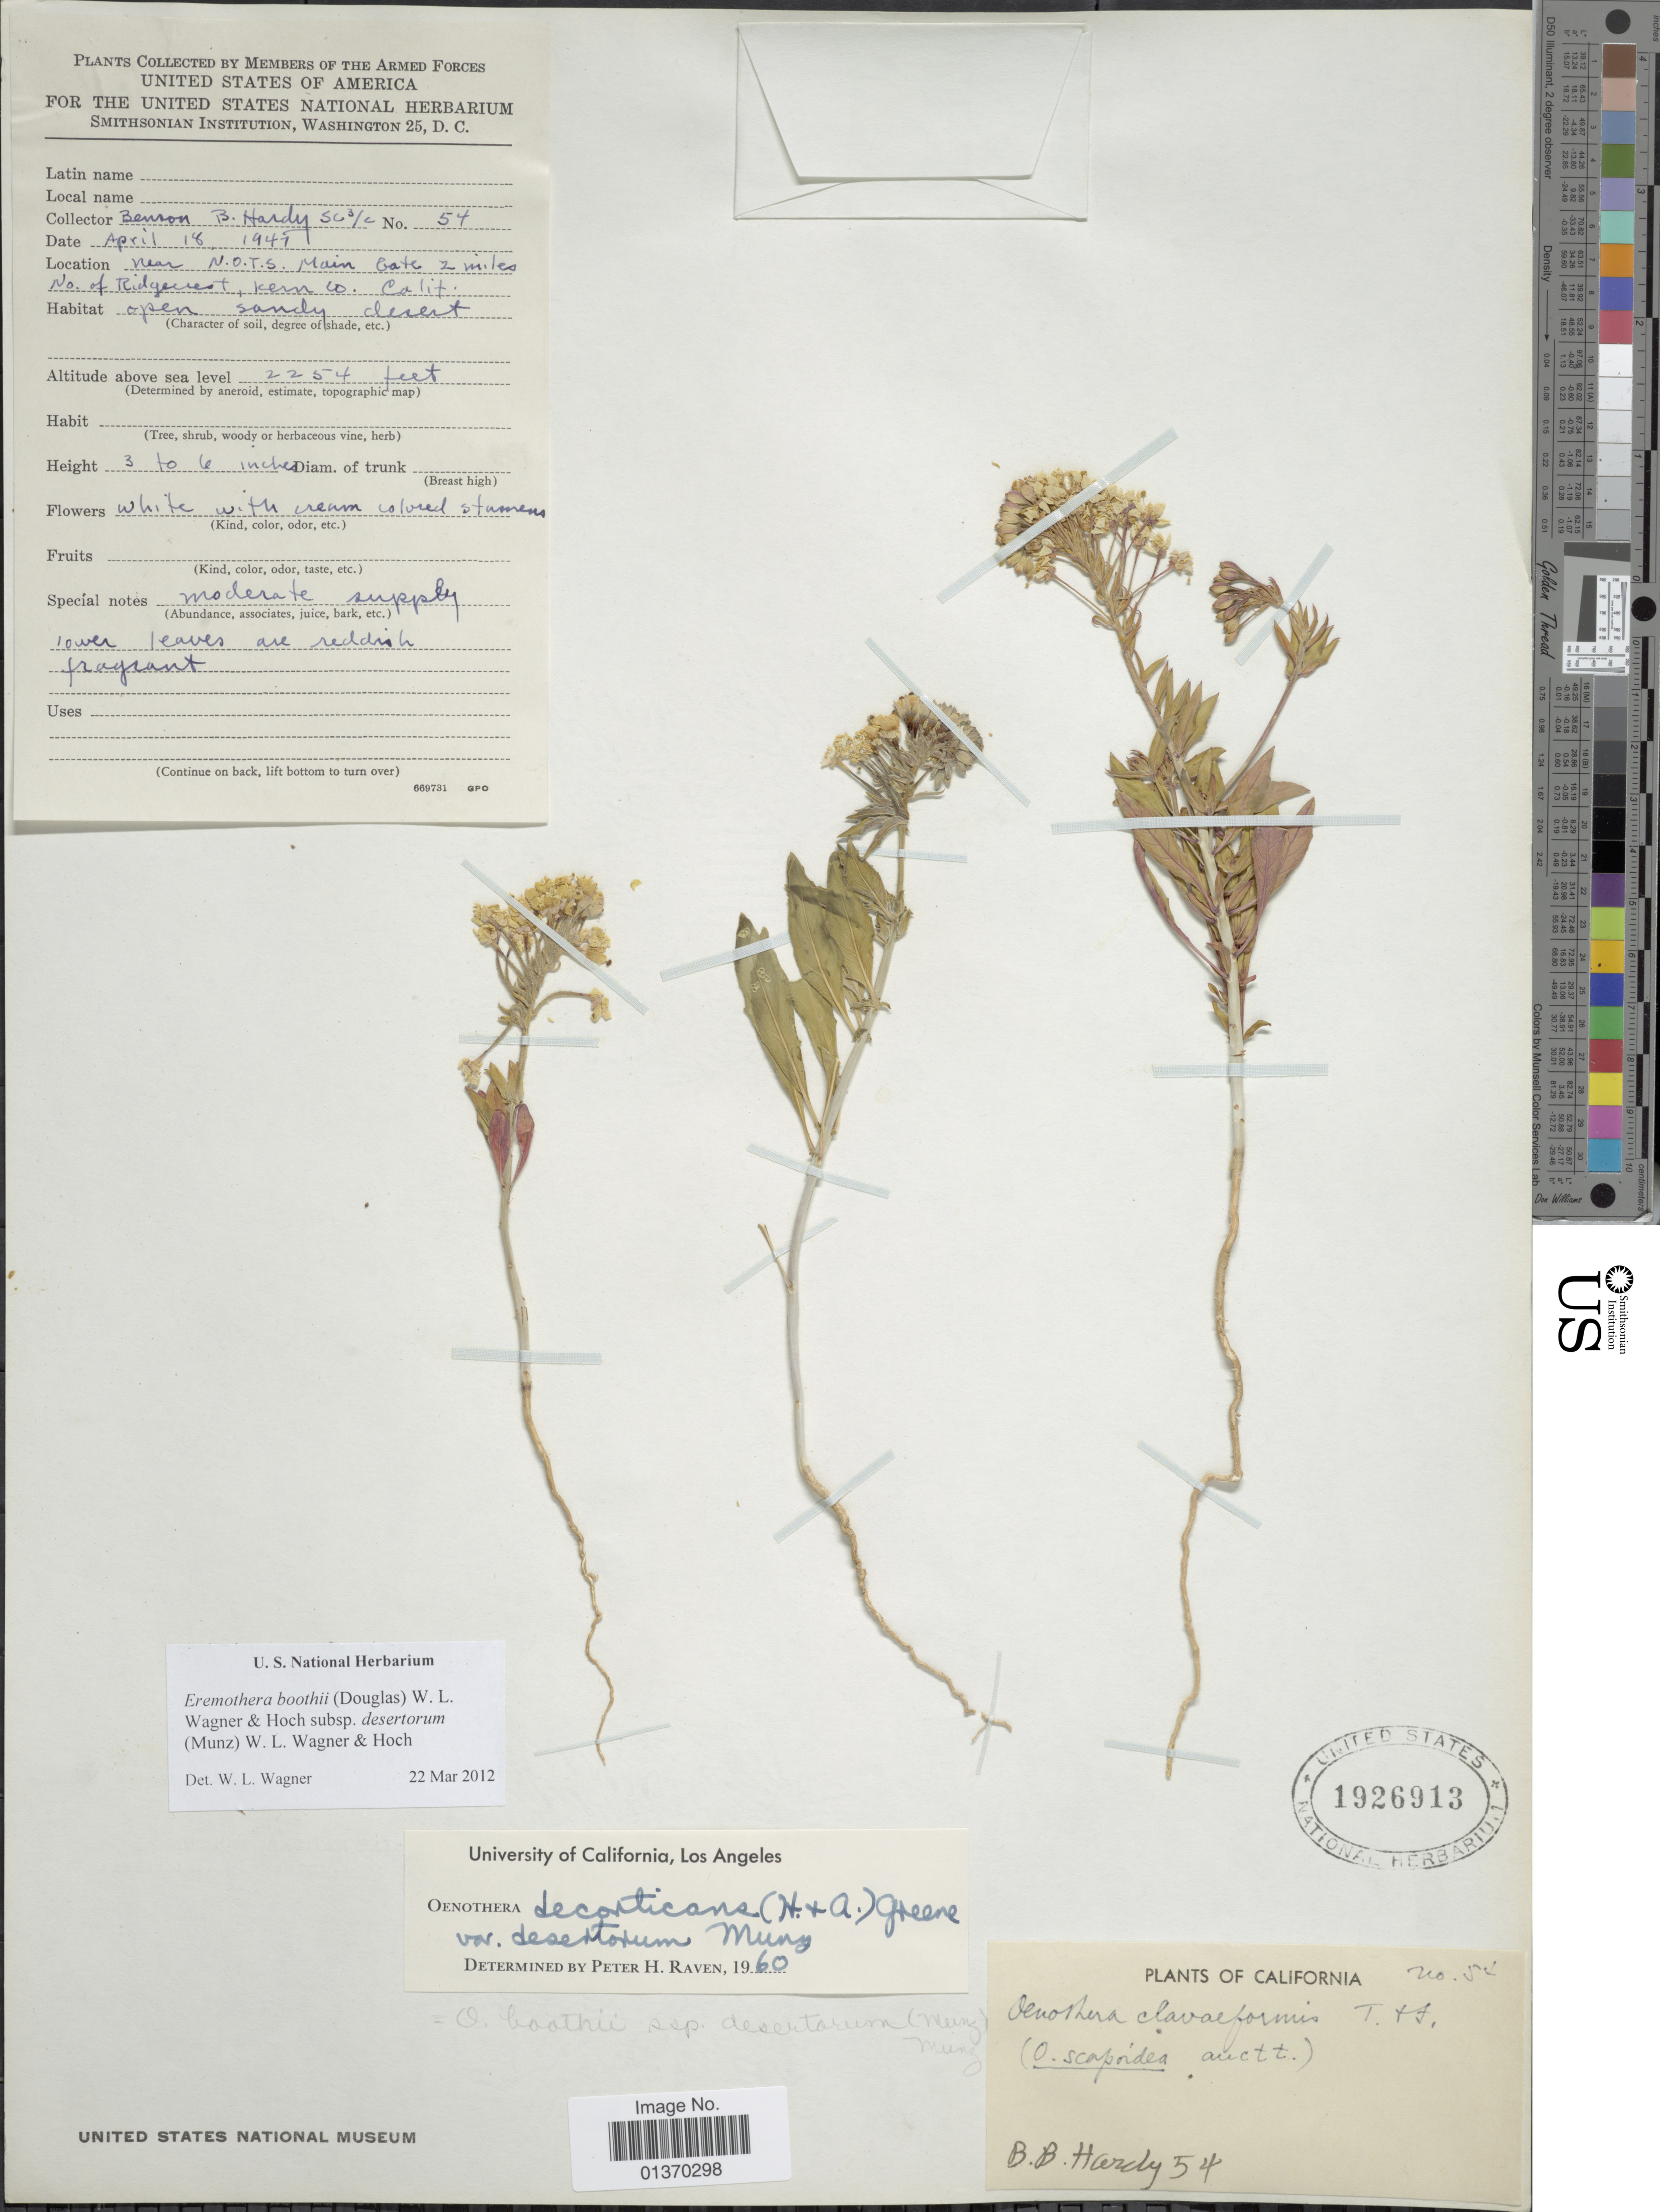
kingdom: Plantae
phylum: Tracheophyta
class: Magnoliopsida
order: Myrtales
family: Onagraceae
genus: Eremothera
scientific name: Eremothera boothii subsp. desertorum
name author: (Munz) W.L. Wagner & Hoch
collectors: -. Hardy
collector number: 54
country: United States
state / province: California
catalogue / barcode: US 1926913